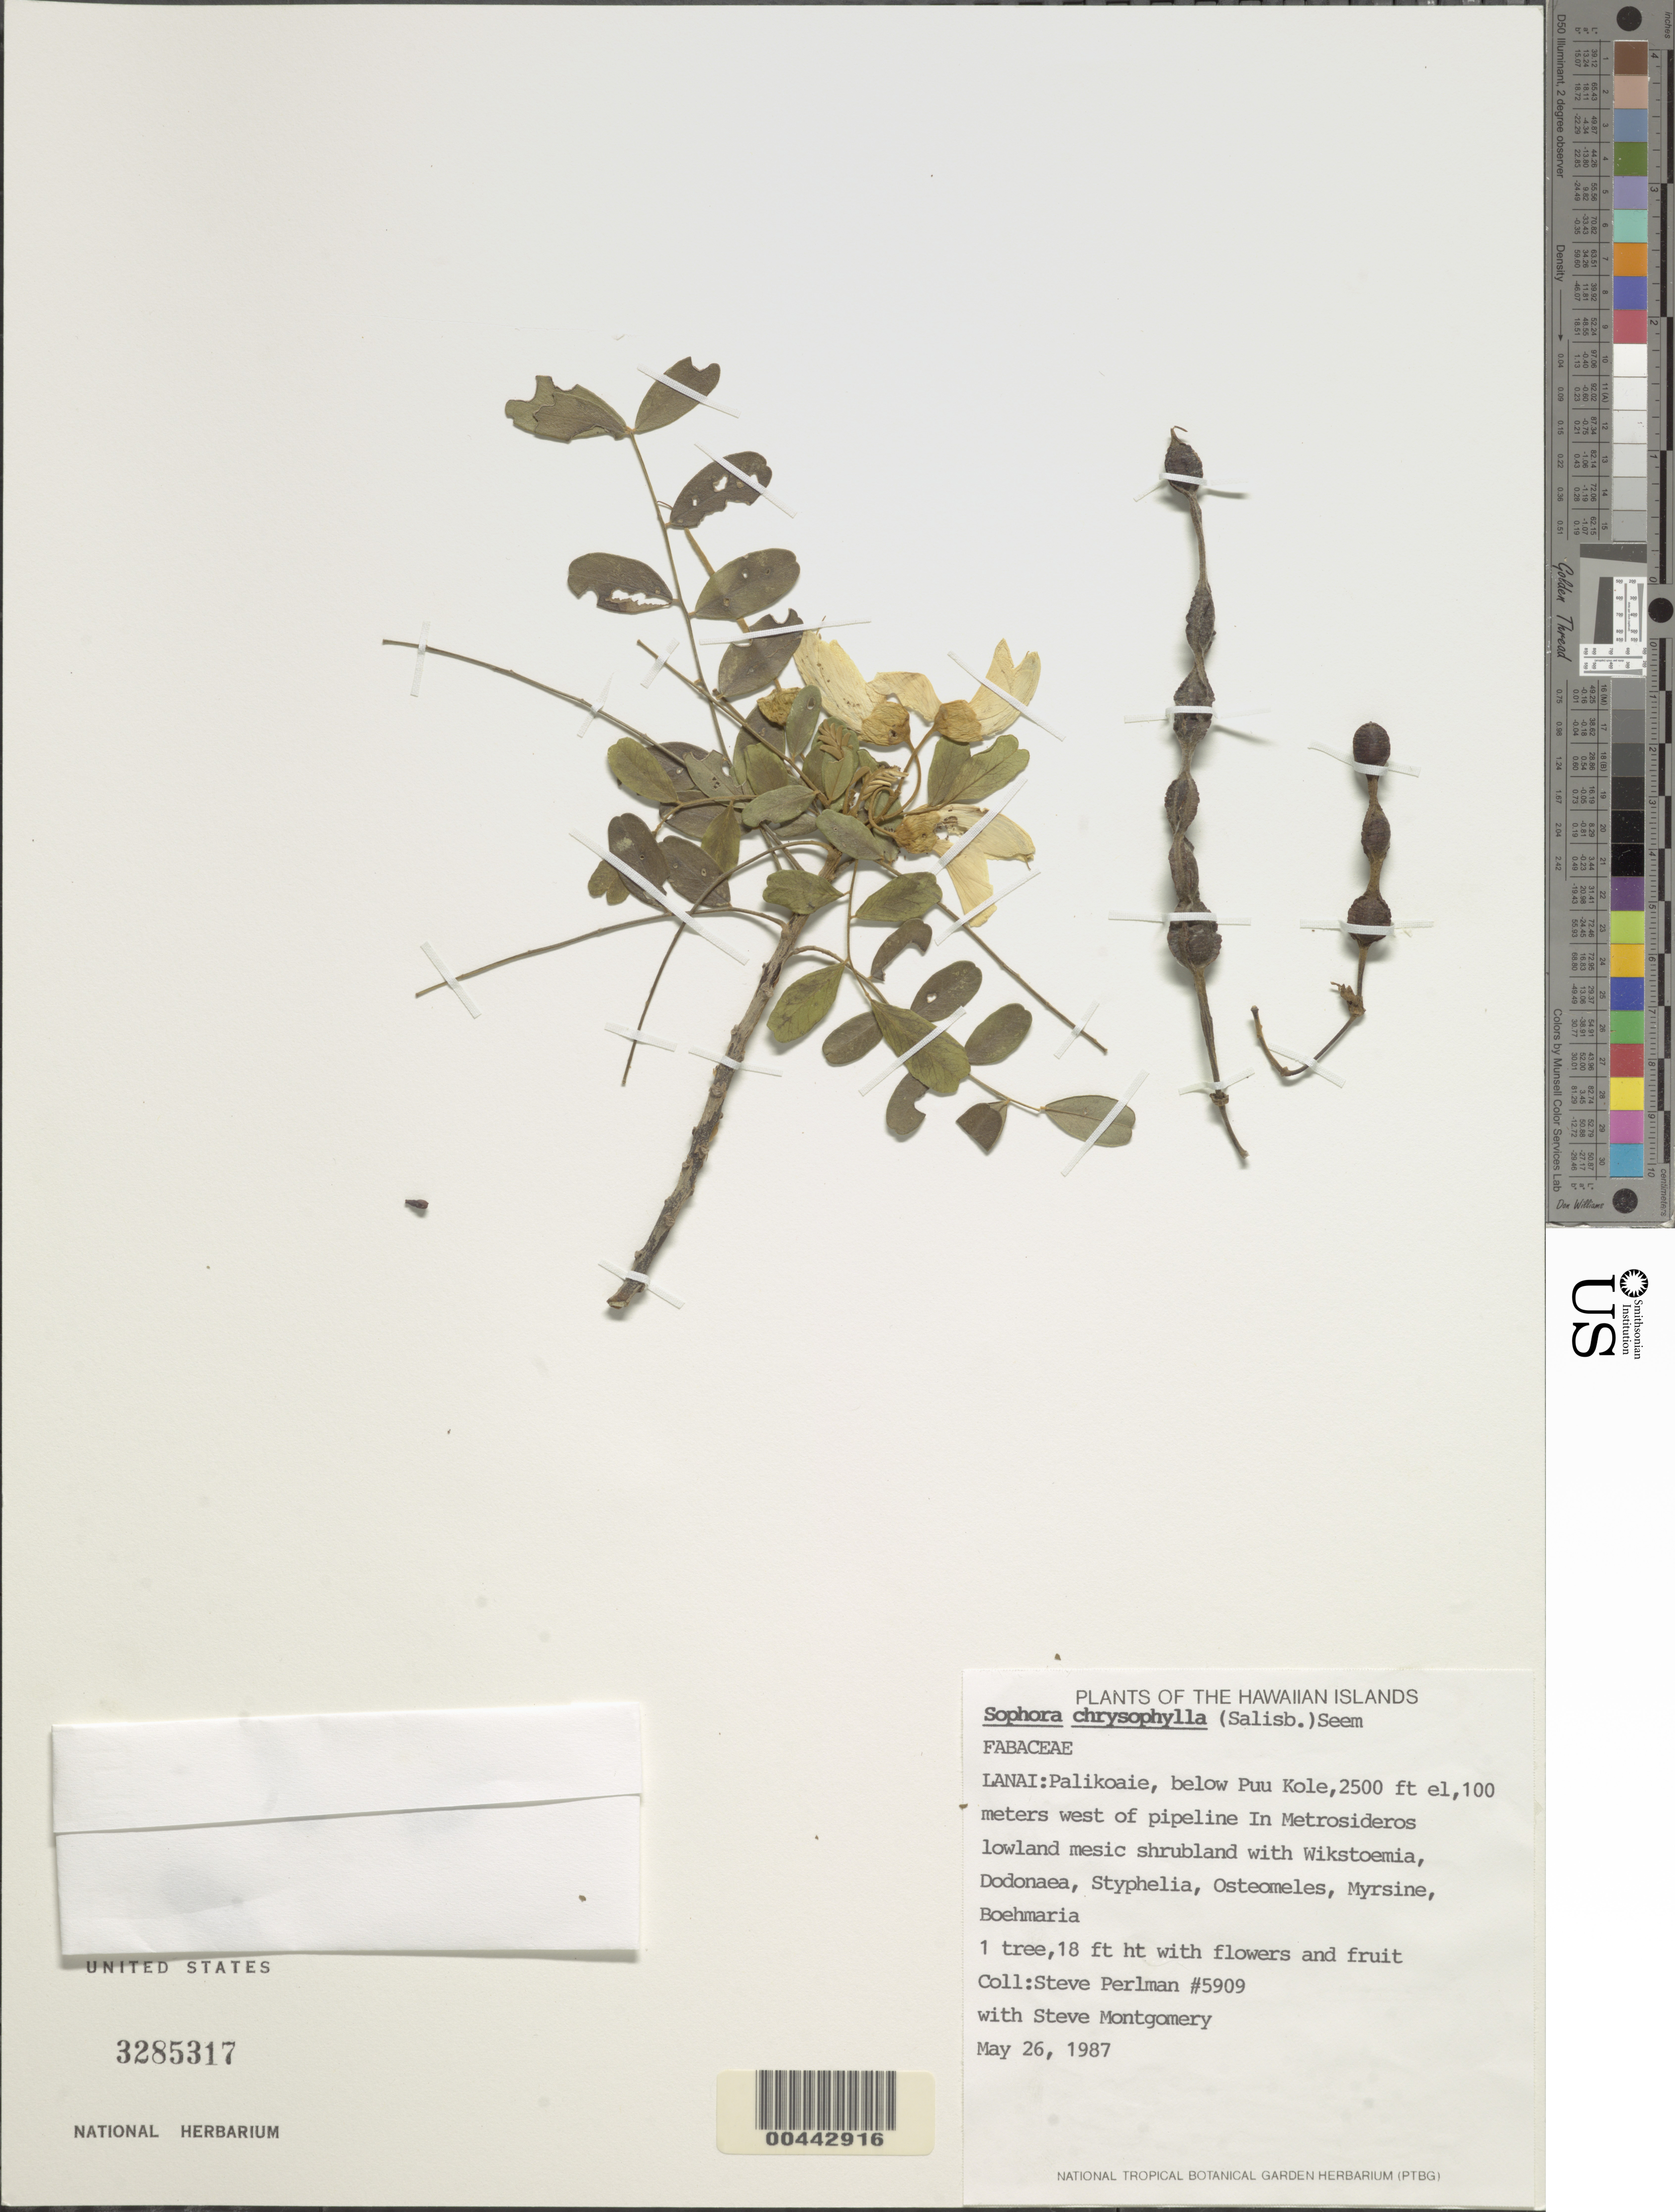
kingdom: Plantae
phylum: Tracheophyta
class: Magnoliopsida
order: Fabales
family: Fabaceae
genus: Sophora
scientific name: Sophora chrysophylla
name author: (Salisb.) Seem.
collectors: S. P. Perlman & S. Montgomery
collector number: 5909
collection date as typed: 26 May 1987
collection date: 1987-05-26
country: United States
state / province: Hawaii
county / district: Maui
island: Lana'i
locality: Palikoaie, below Puu Kole, 100 meters west of pipeline.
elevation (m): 762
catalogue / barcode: US 3285317